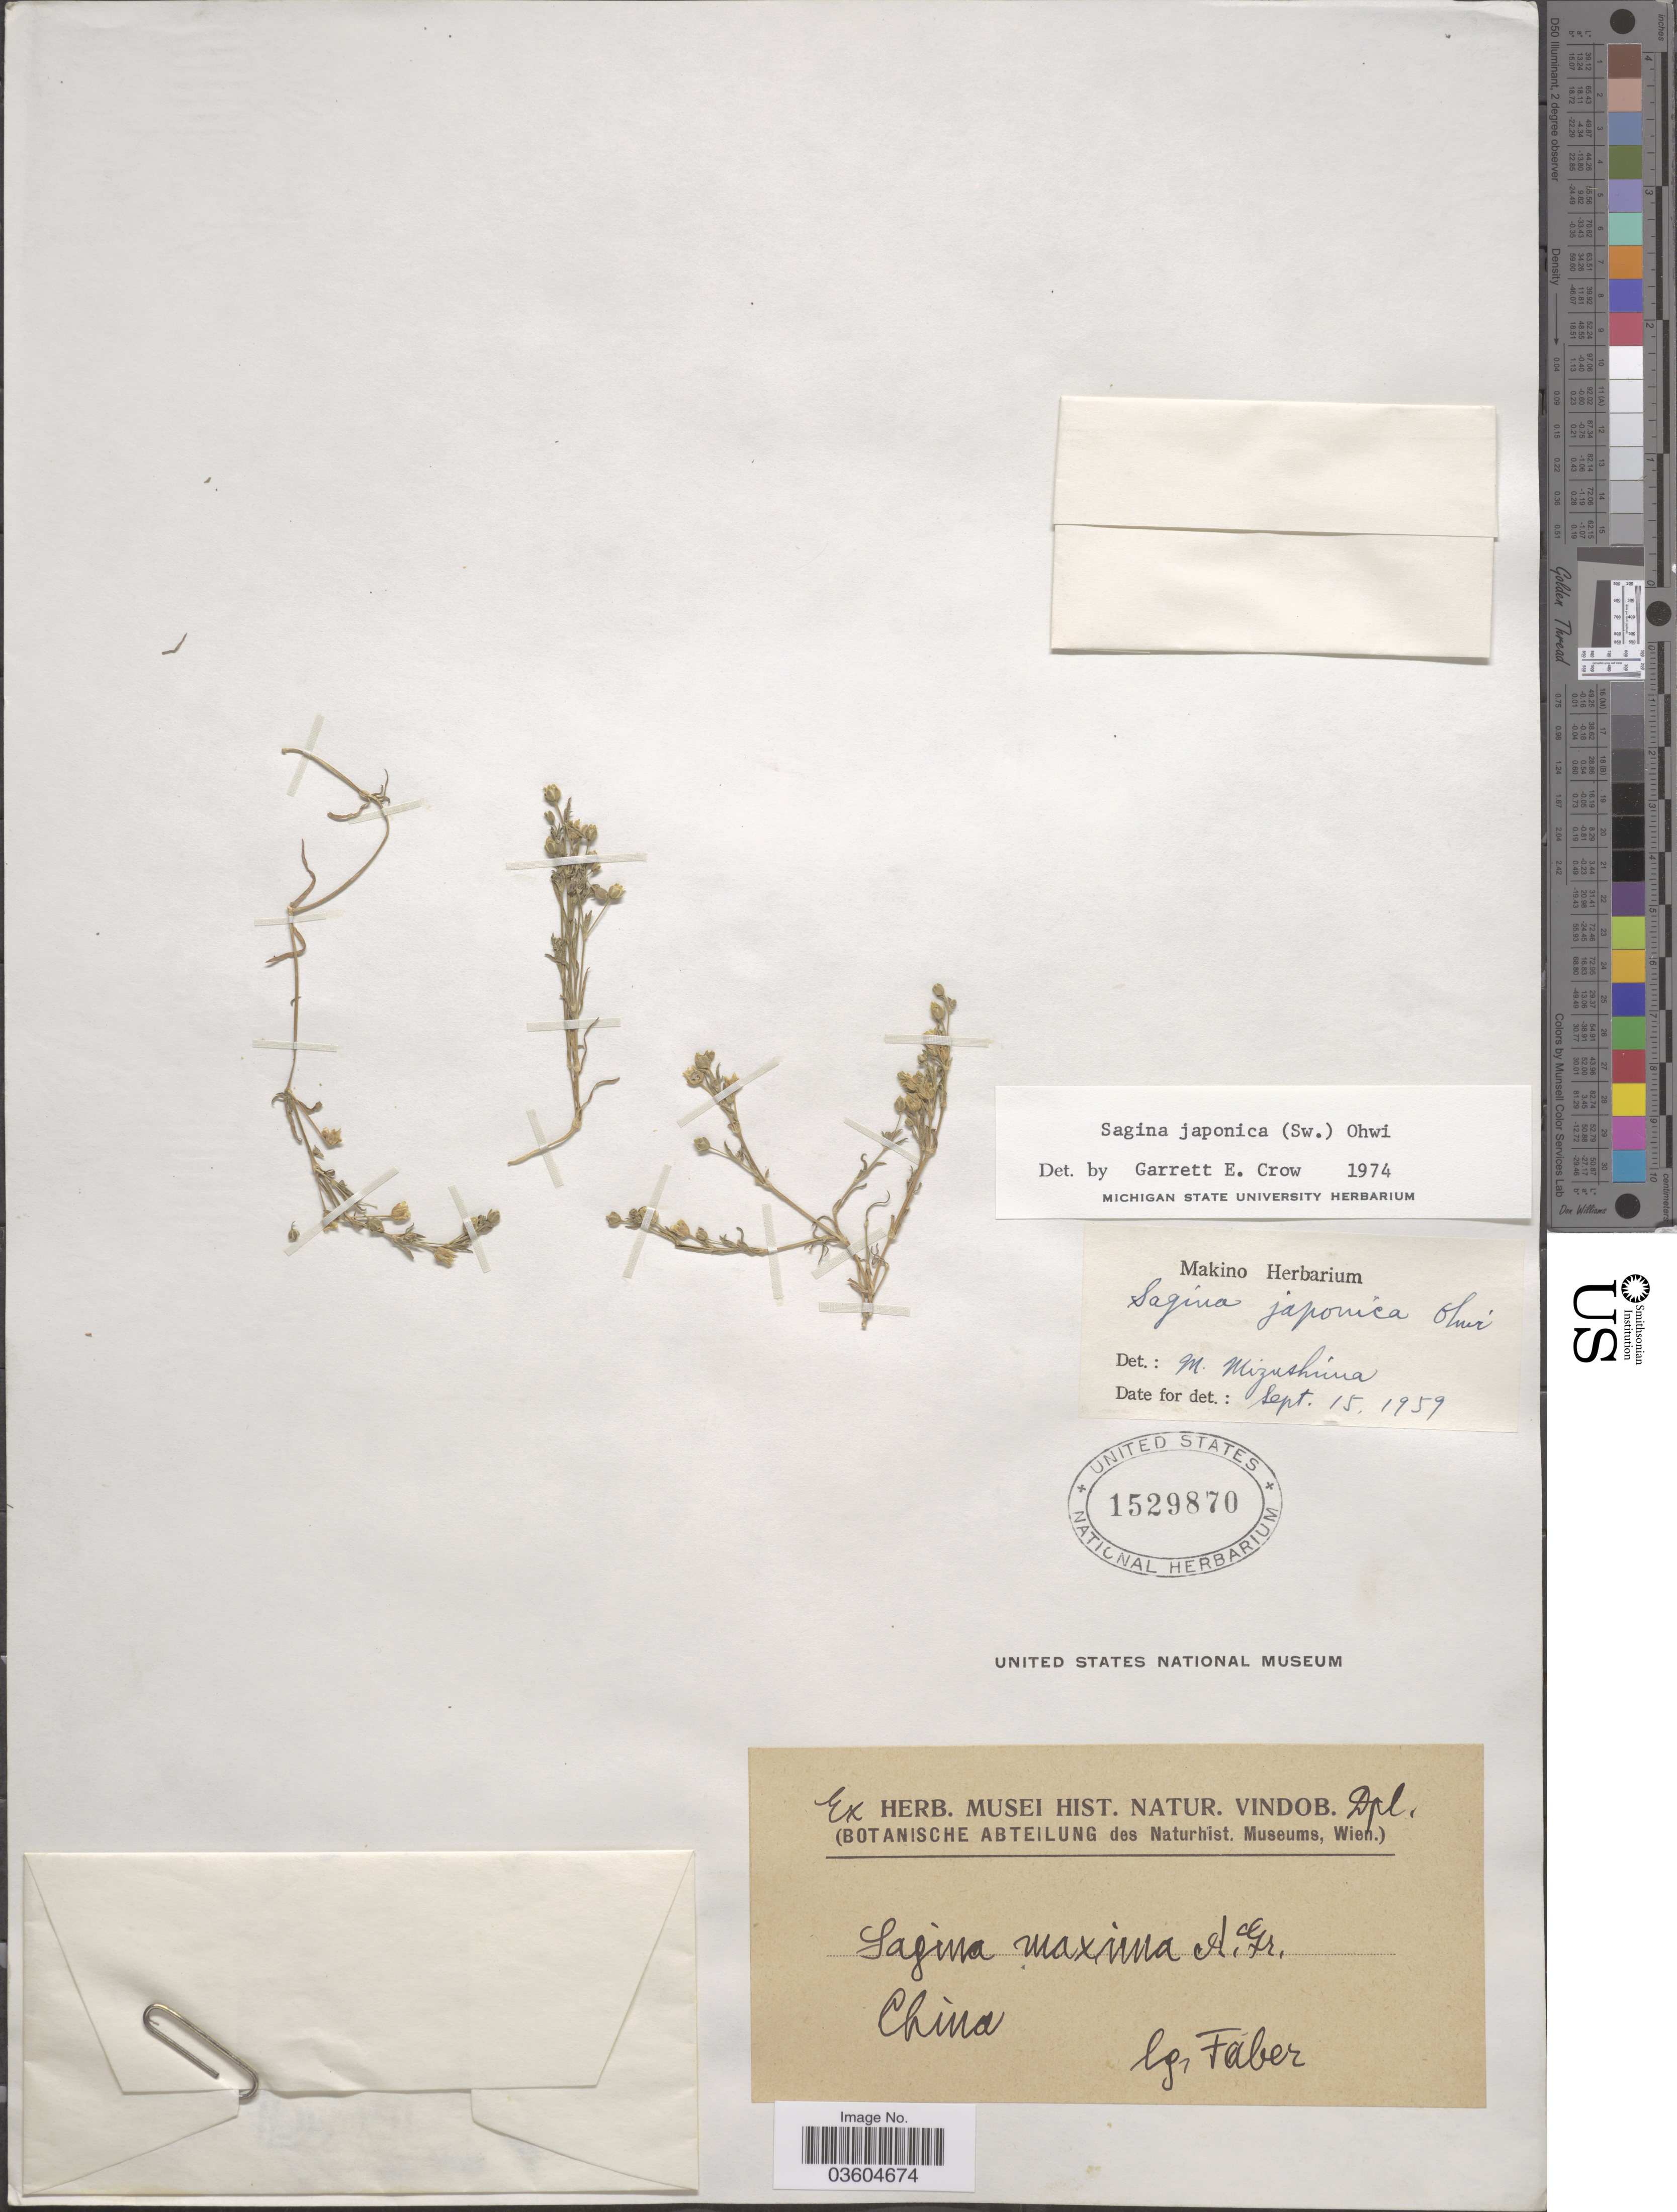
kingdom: Plantae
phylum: Tracheophyta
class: Magnoliopsida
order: Caryophyllales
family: Caryophyllaceae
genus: Sagina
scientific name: Sagina japonica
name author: (Sw.) Ohwi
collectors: E. Faber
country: China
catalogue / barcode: US 1529870